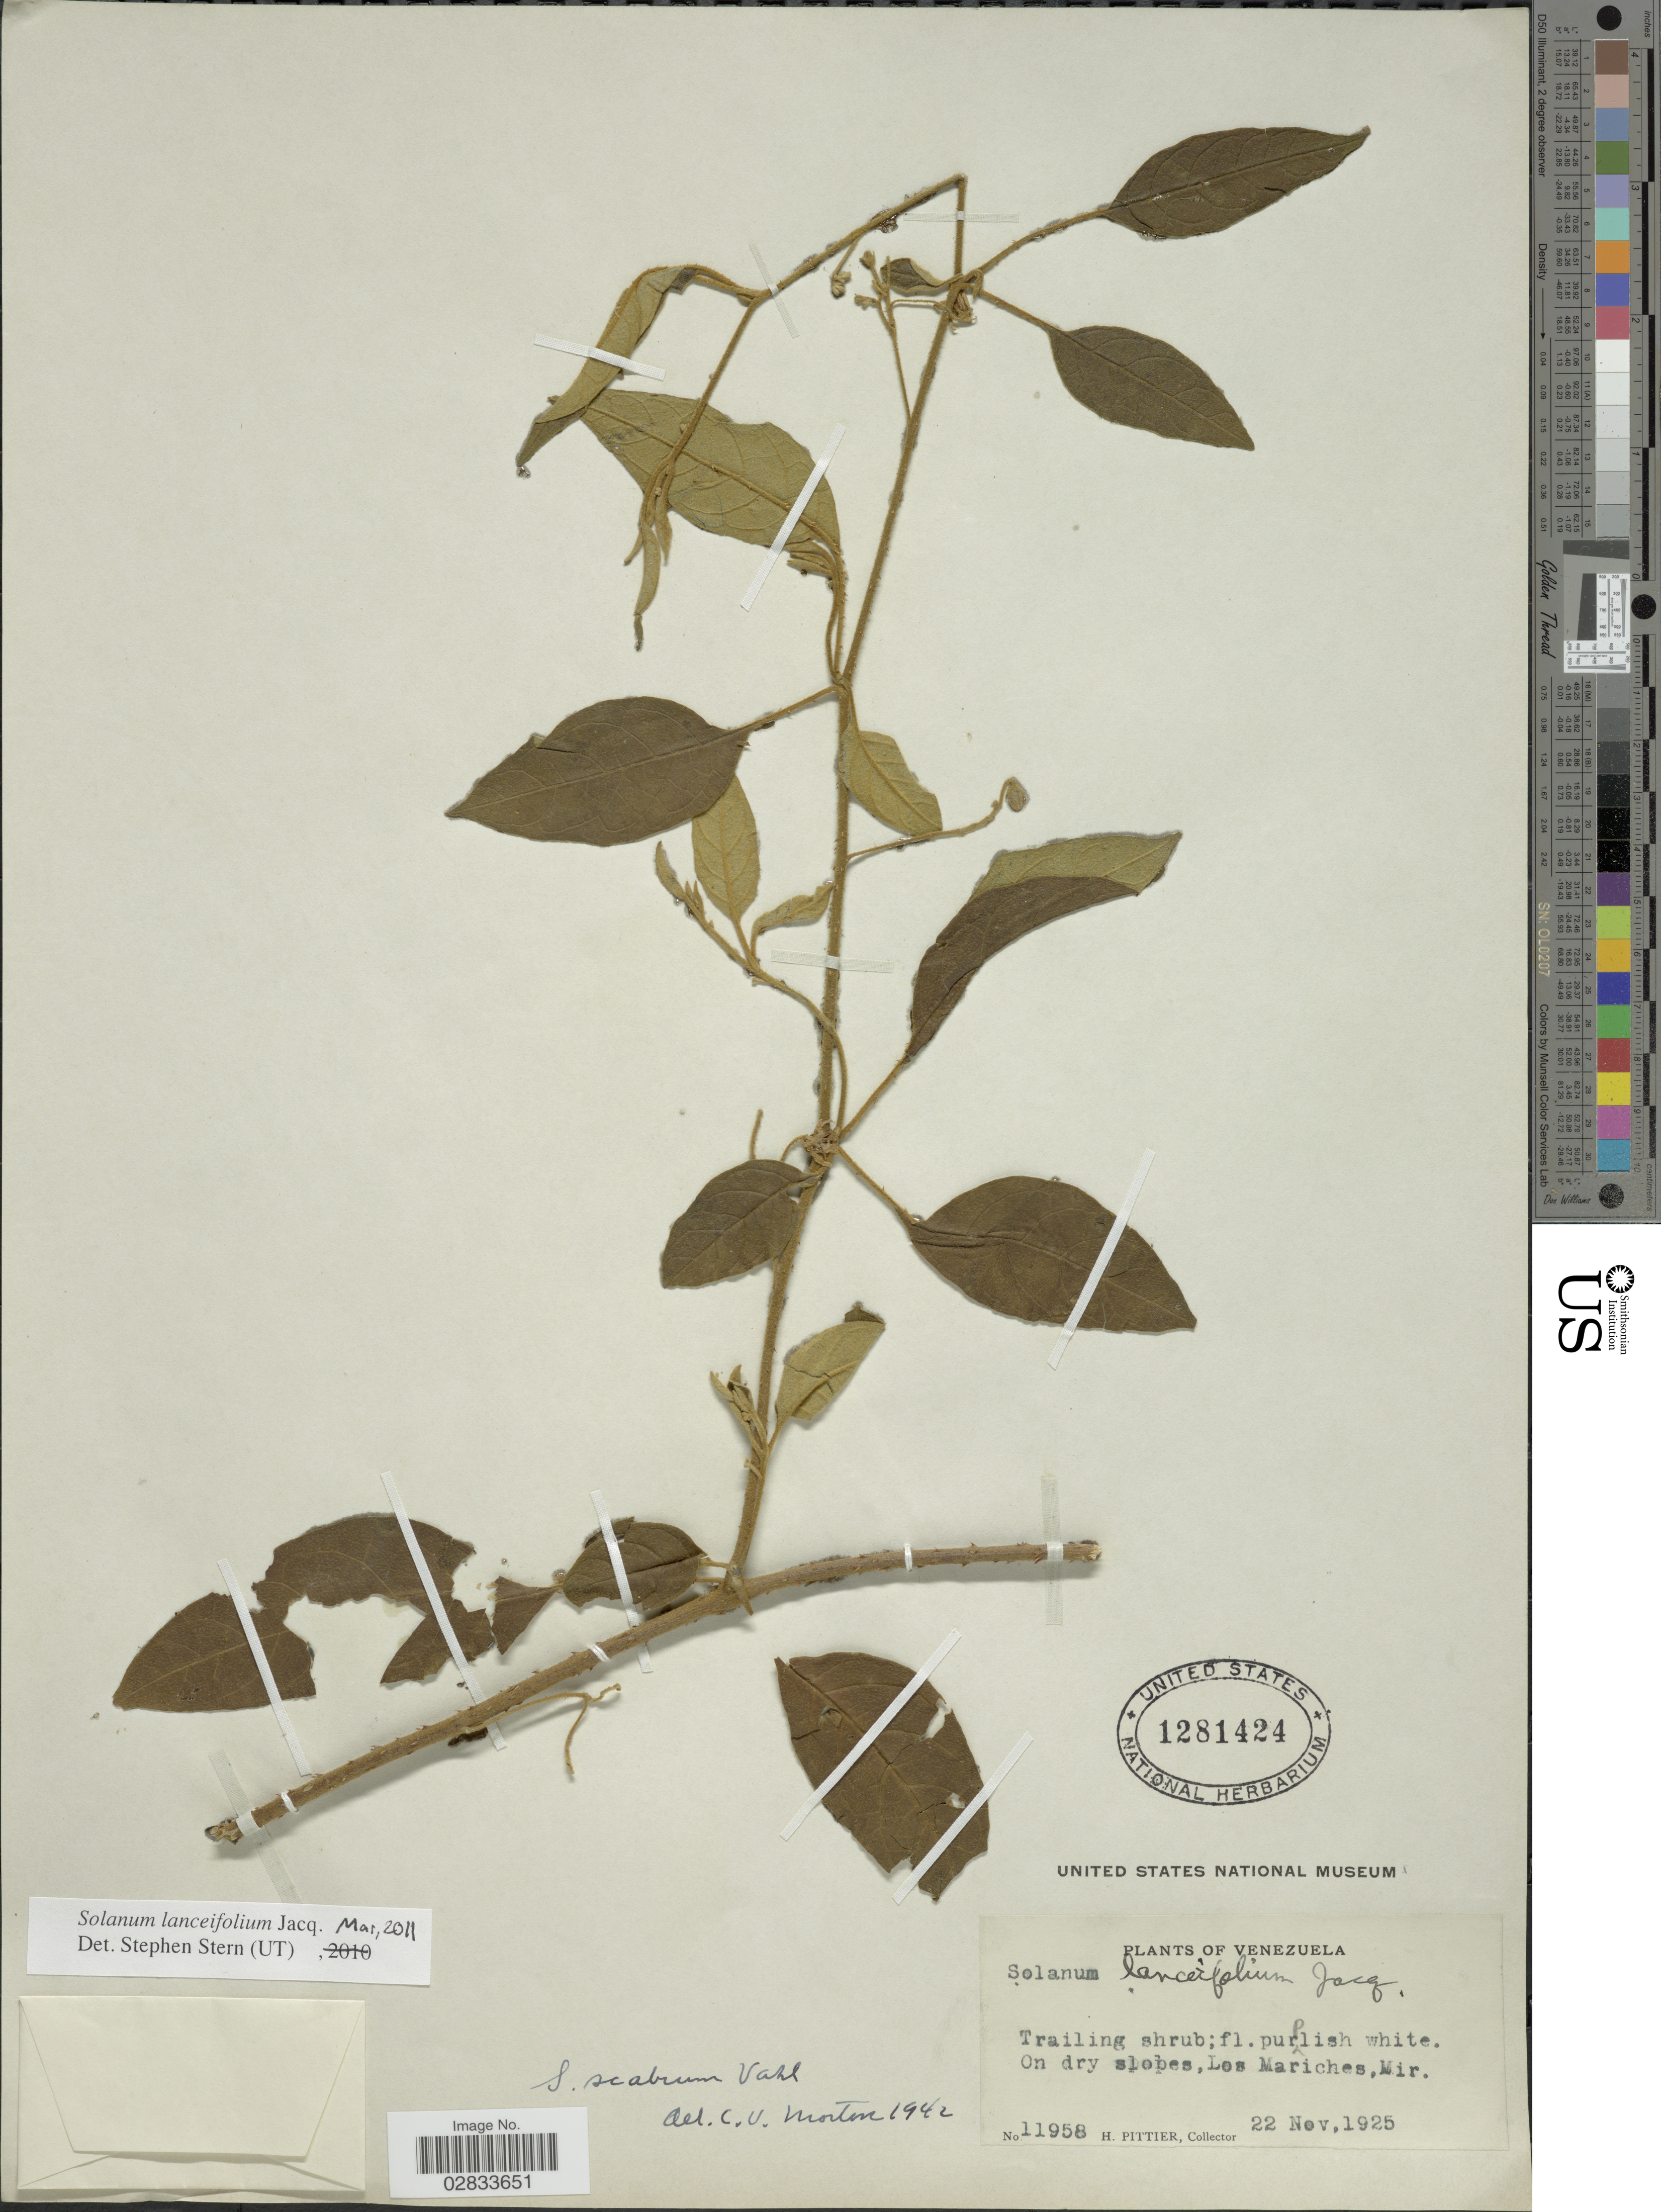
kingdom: Plantae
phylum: Tracheophyta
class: Magnoliopsida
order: Solanales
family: Solanaceae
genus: Solanum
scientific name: Solanum lanceifolium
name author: Jacq.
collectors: H. F. Pittier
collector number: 11958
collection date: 1925-11-22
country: Venezuela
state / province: Miranda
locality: On dry slopes, Los Mariches, Mir.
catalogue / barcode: US 1281424